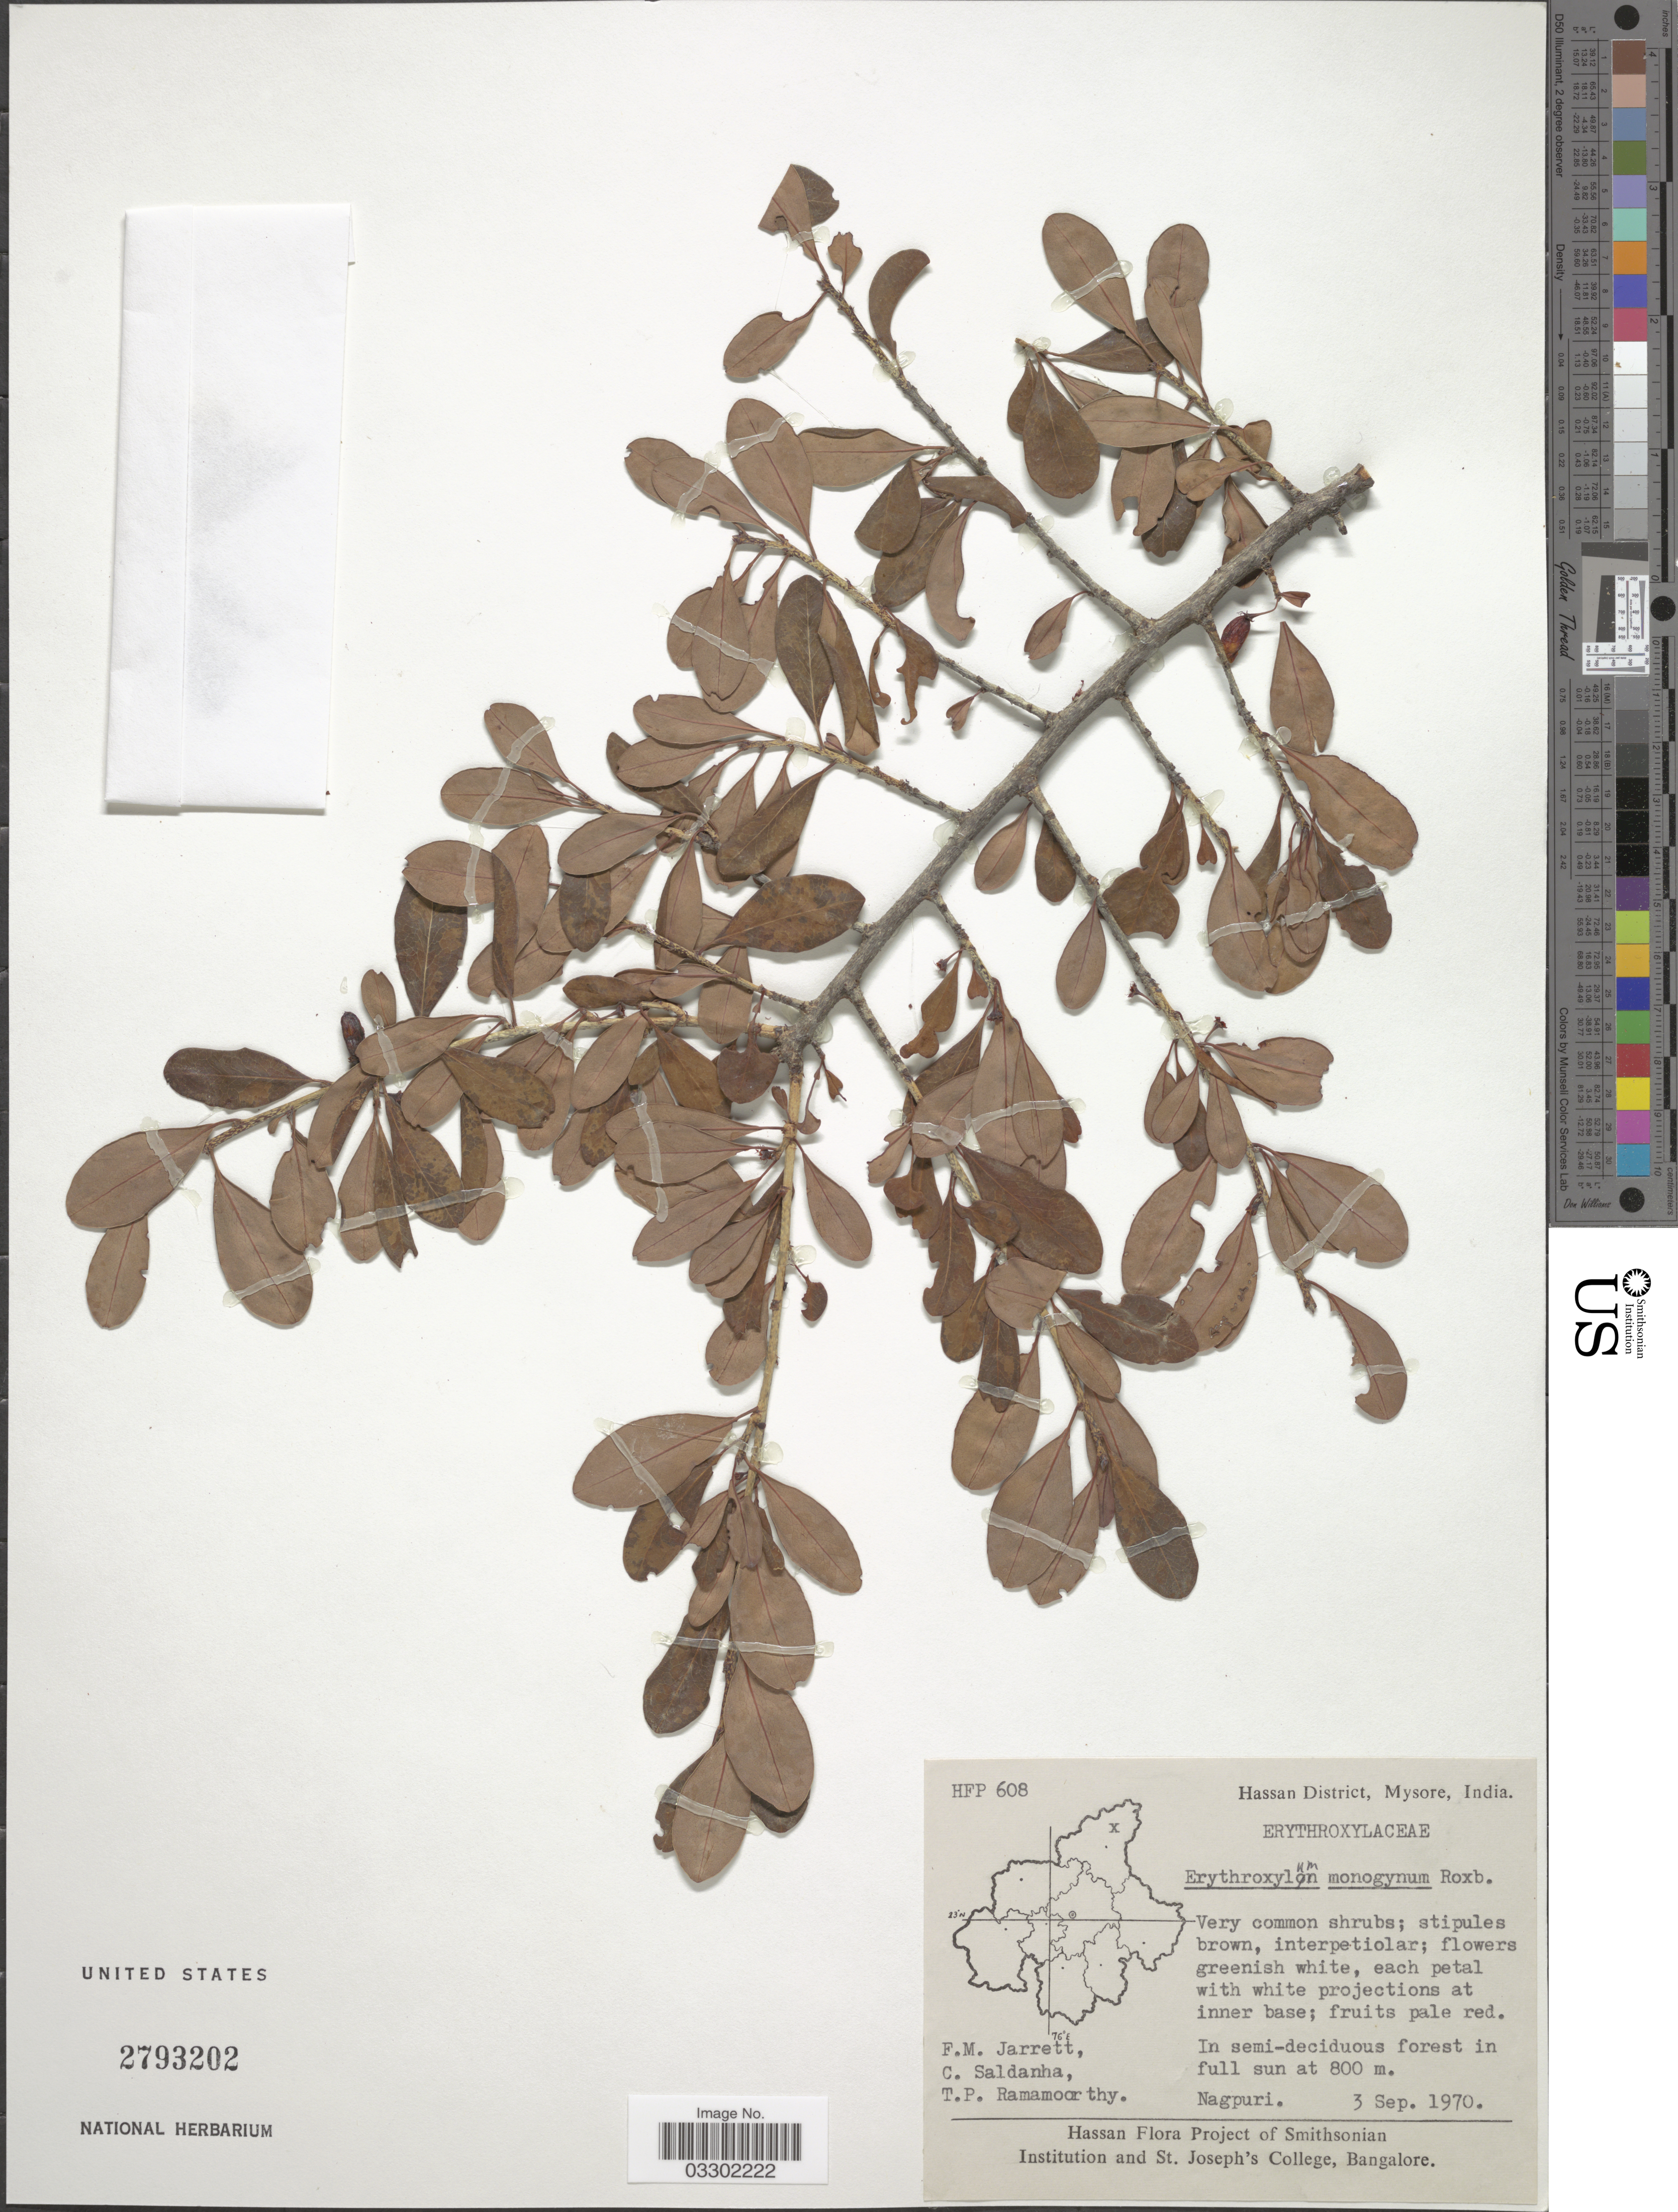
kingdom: Plantae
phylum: Tracheophyta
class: Magnoliopsida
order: Malpighiales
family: Erythroxylaceae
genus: Erythroxylum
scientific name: Erythroxylum monogynum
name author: Roxb.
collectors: F. M. Jarrett, C. Saldanha & T. P. Ramamoorthy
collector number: HFP608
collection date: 1970-09-03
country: India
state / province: Karnataka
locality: Hassan District, Mysore, Nagpuri.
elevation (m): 800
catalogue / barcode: US 2793202